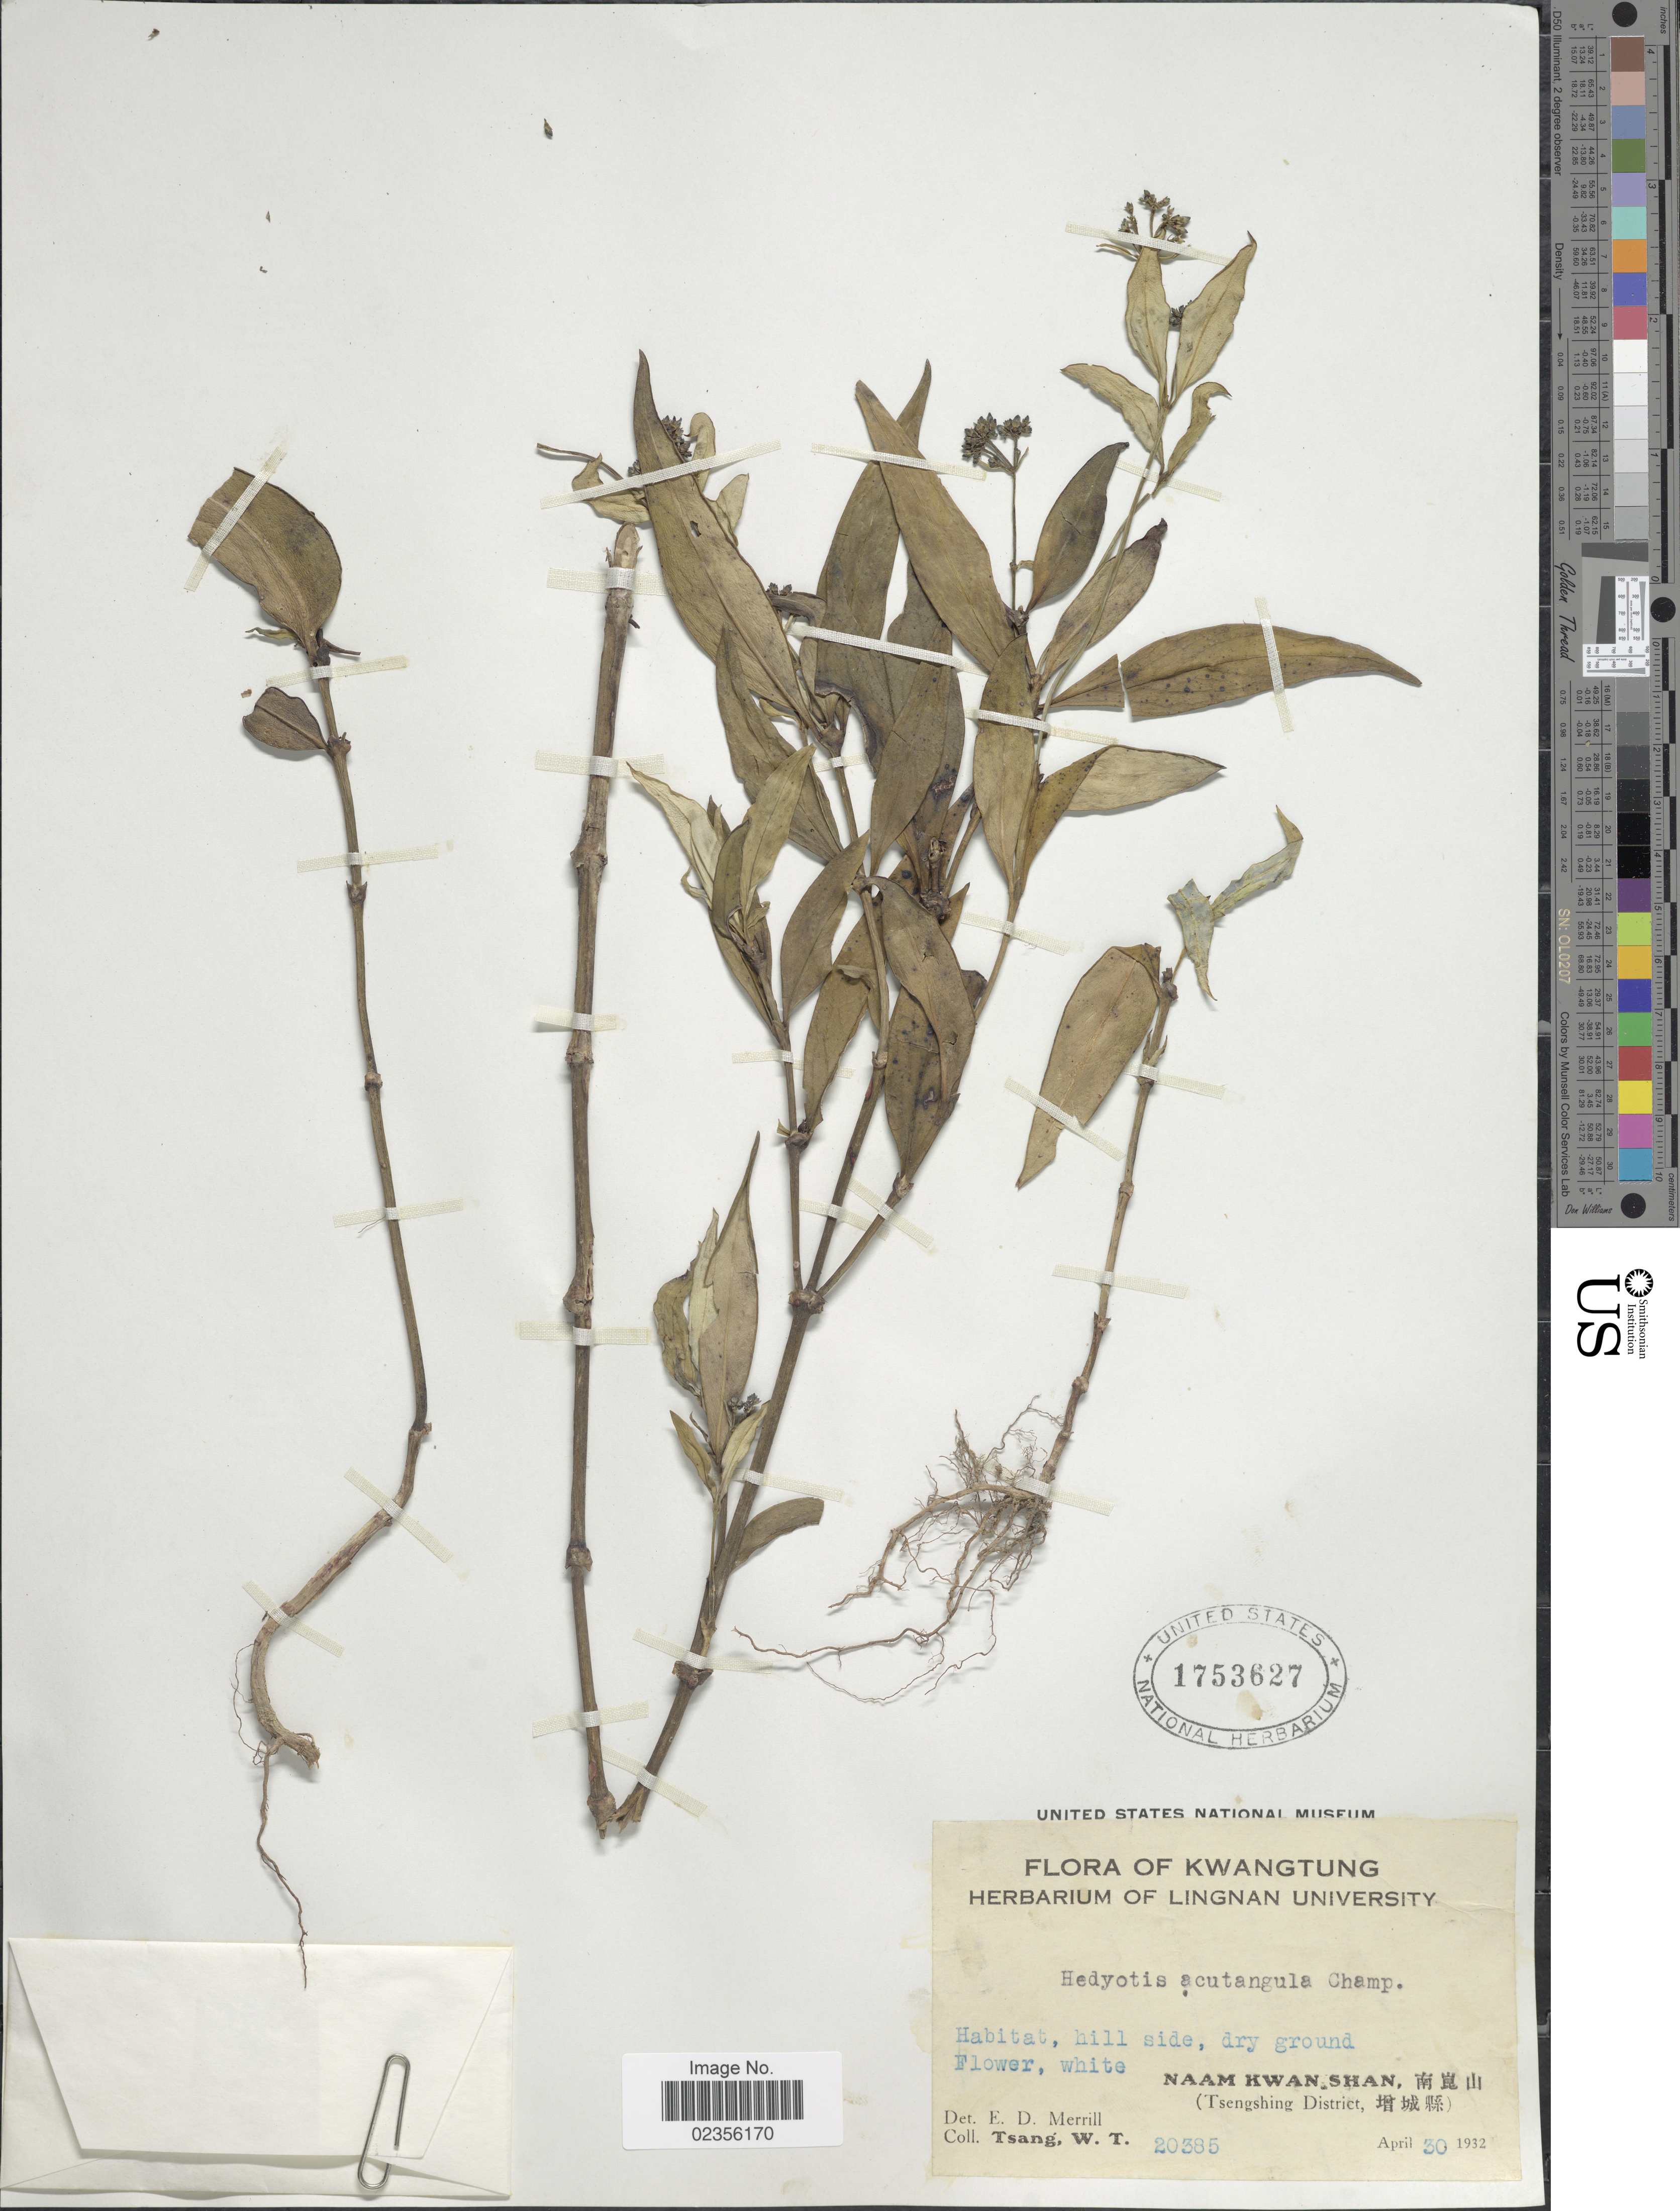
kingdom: Plantae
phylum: Tracheophyta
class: Magnoliopsida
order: Gentianales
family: Rubiaceae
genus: Hedyotis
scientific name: Hedyotis acutangula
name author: Champ. ex Benth.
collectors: W. T. Tsang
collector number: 20385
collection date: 1932-04-30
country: China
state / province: Guangdong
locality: Kwangtung. Hill side. Naam Kwan Shan (Tsengshing District)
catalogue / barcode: US 1753627